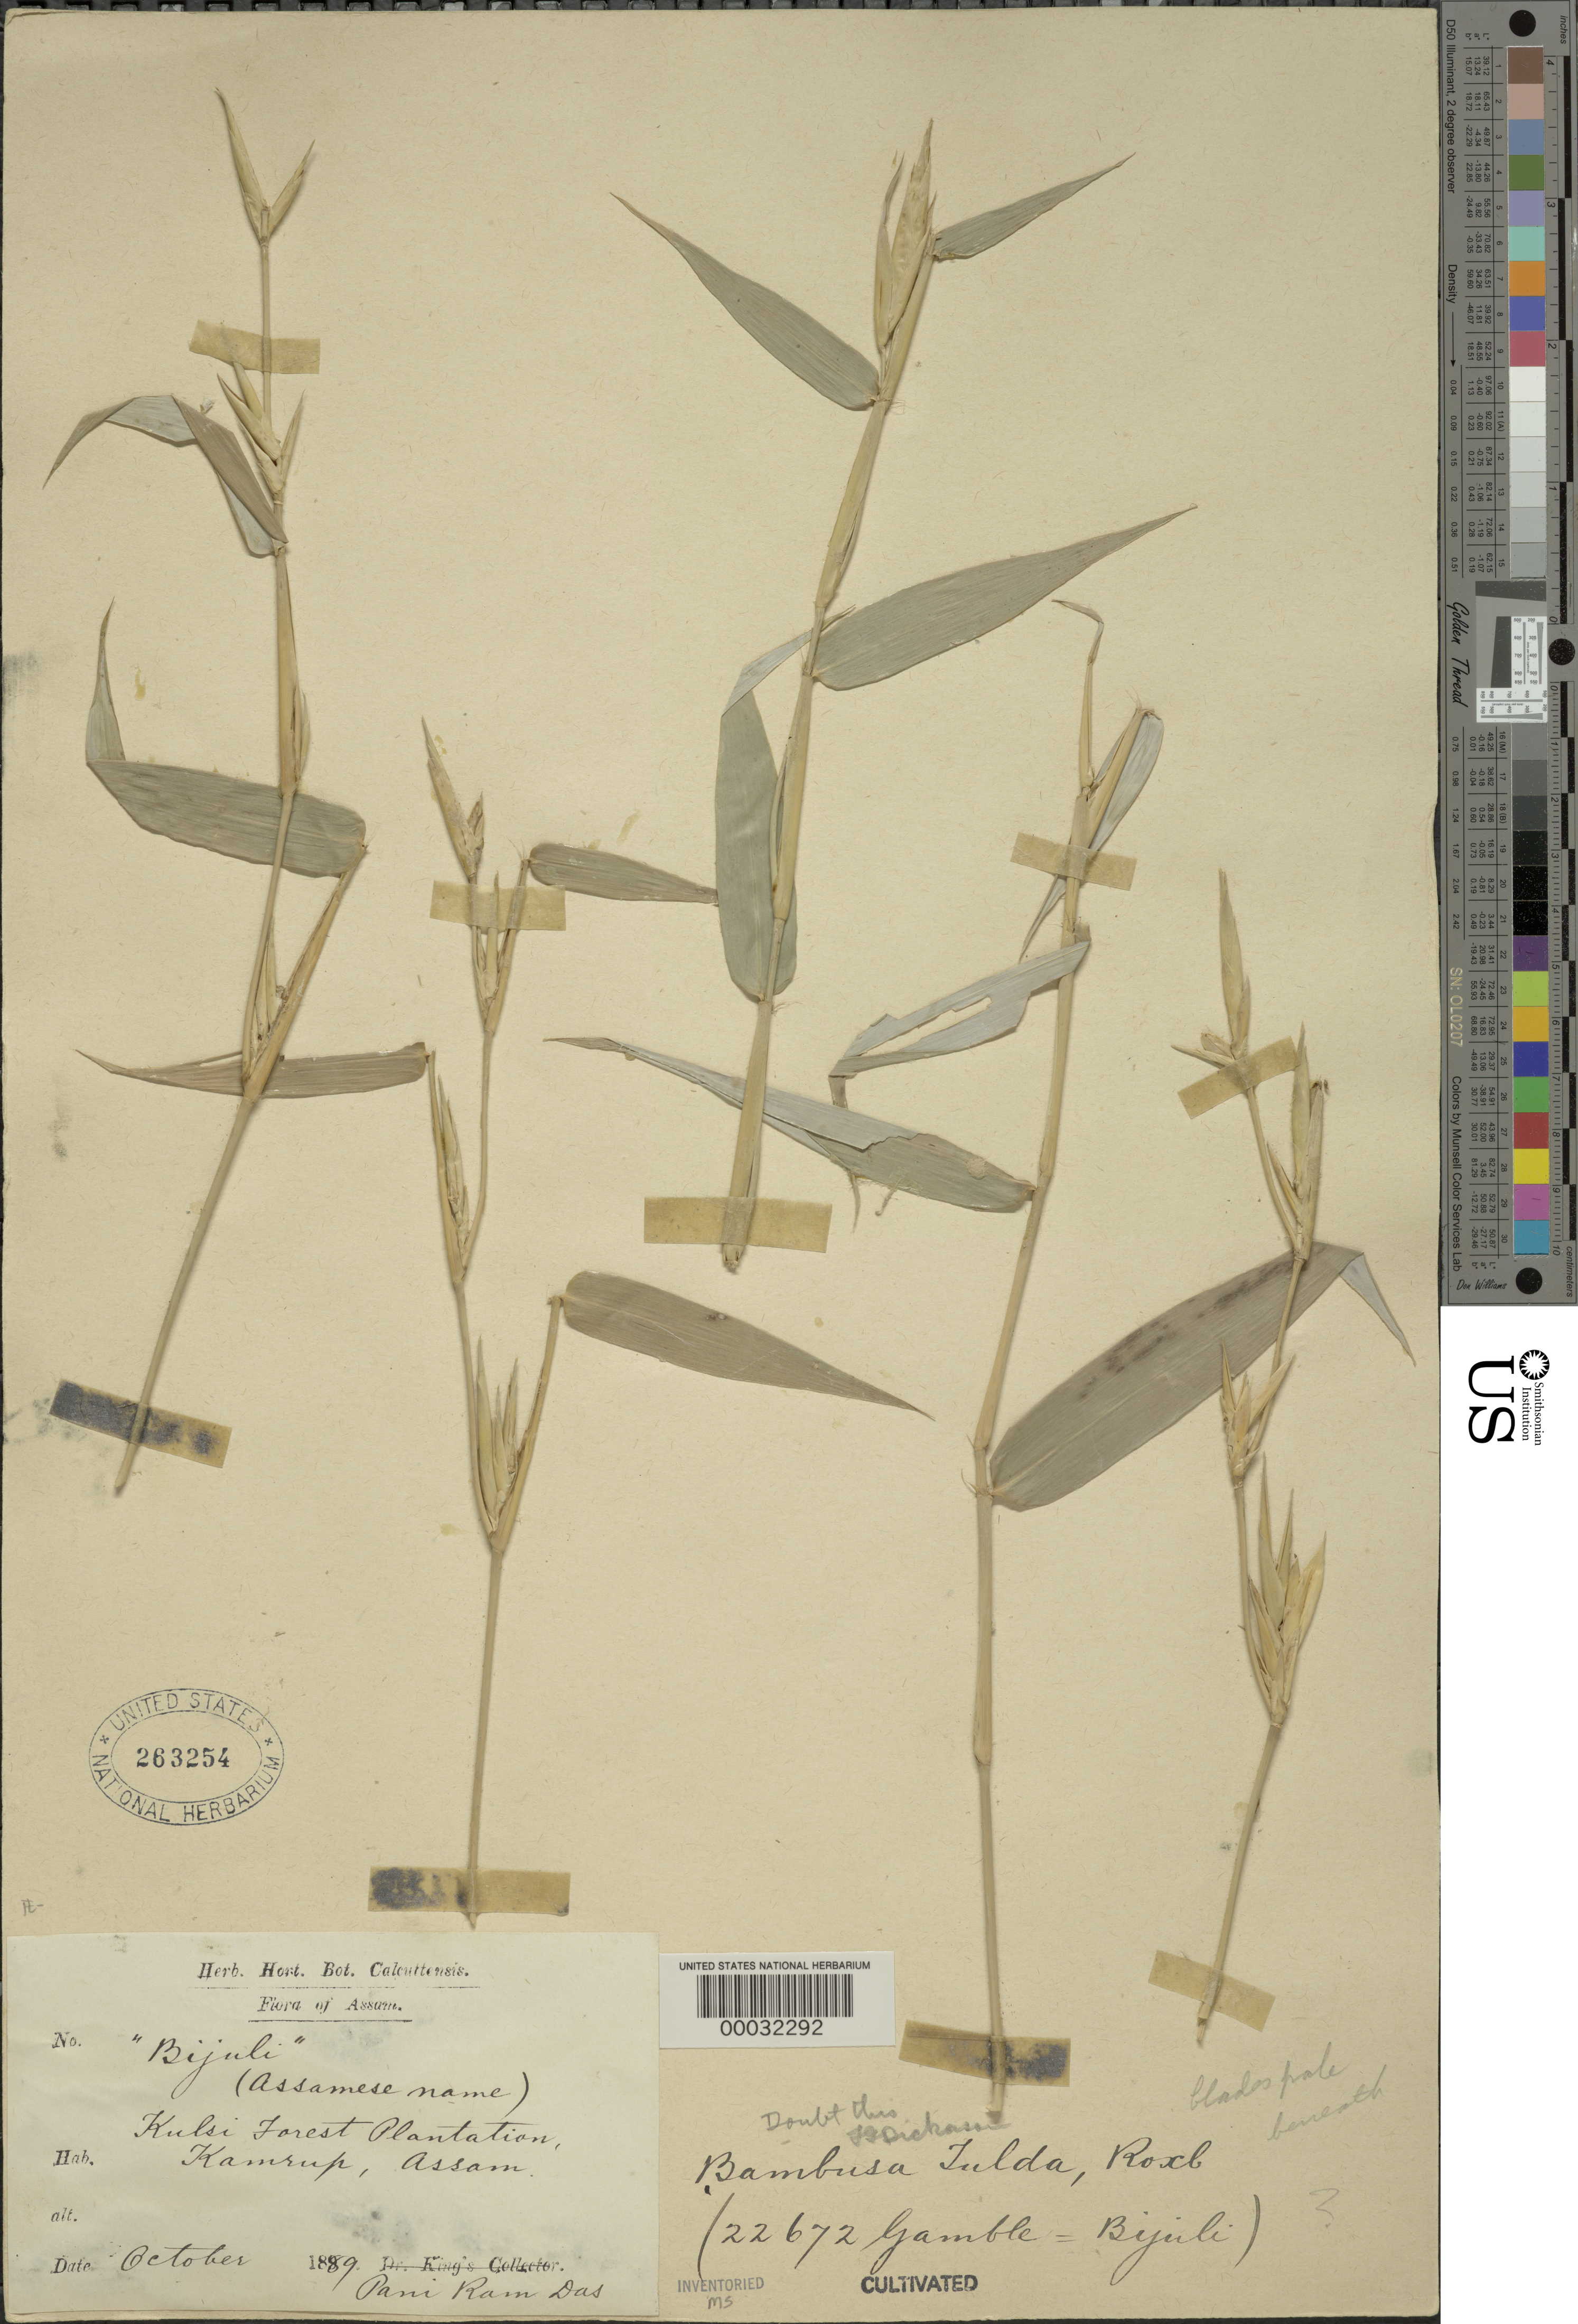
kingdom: Plantae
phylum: Tracheophyta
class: Liliopsida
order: Poales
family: Poaceae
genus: Bambusa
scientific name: Bambusa longispiculata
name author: Gamble ex Brandis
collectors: Pani Ram Das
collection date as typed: Oct 1889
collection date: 1889-10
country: India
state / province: Assam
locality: Kulsi forest plantation-kamrup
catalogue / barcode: US 263254